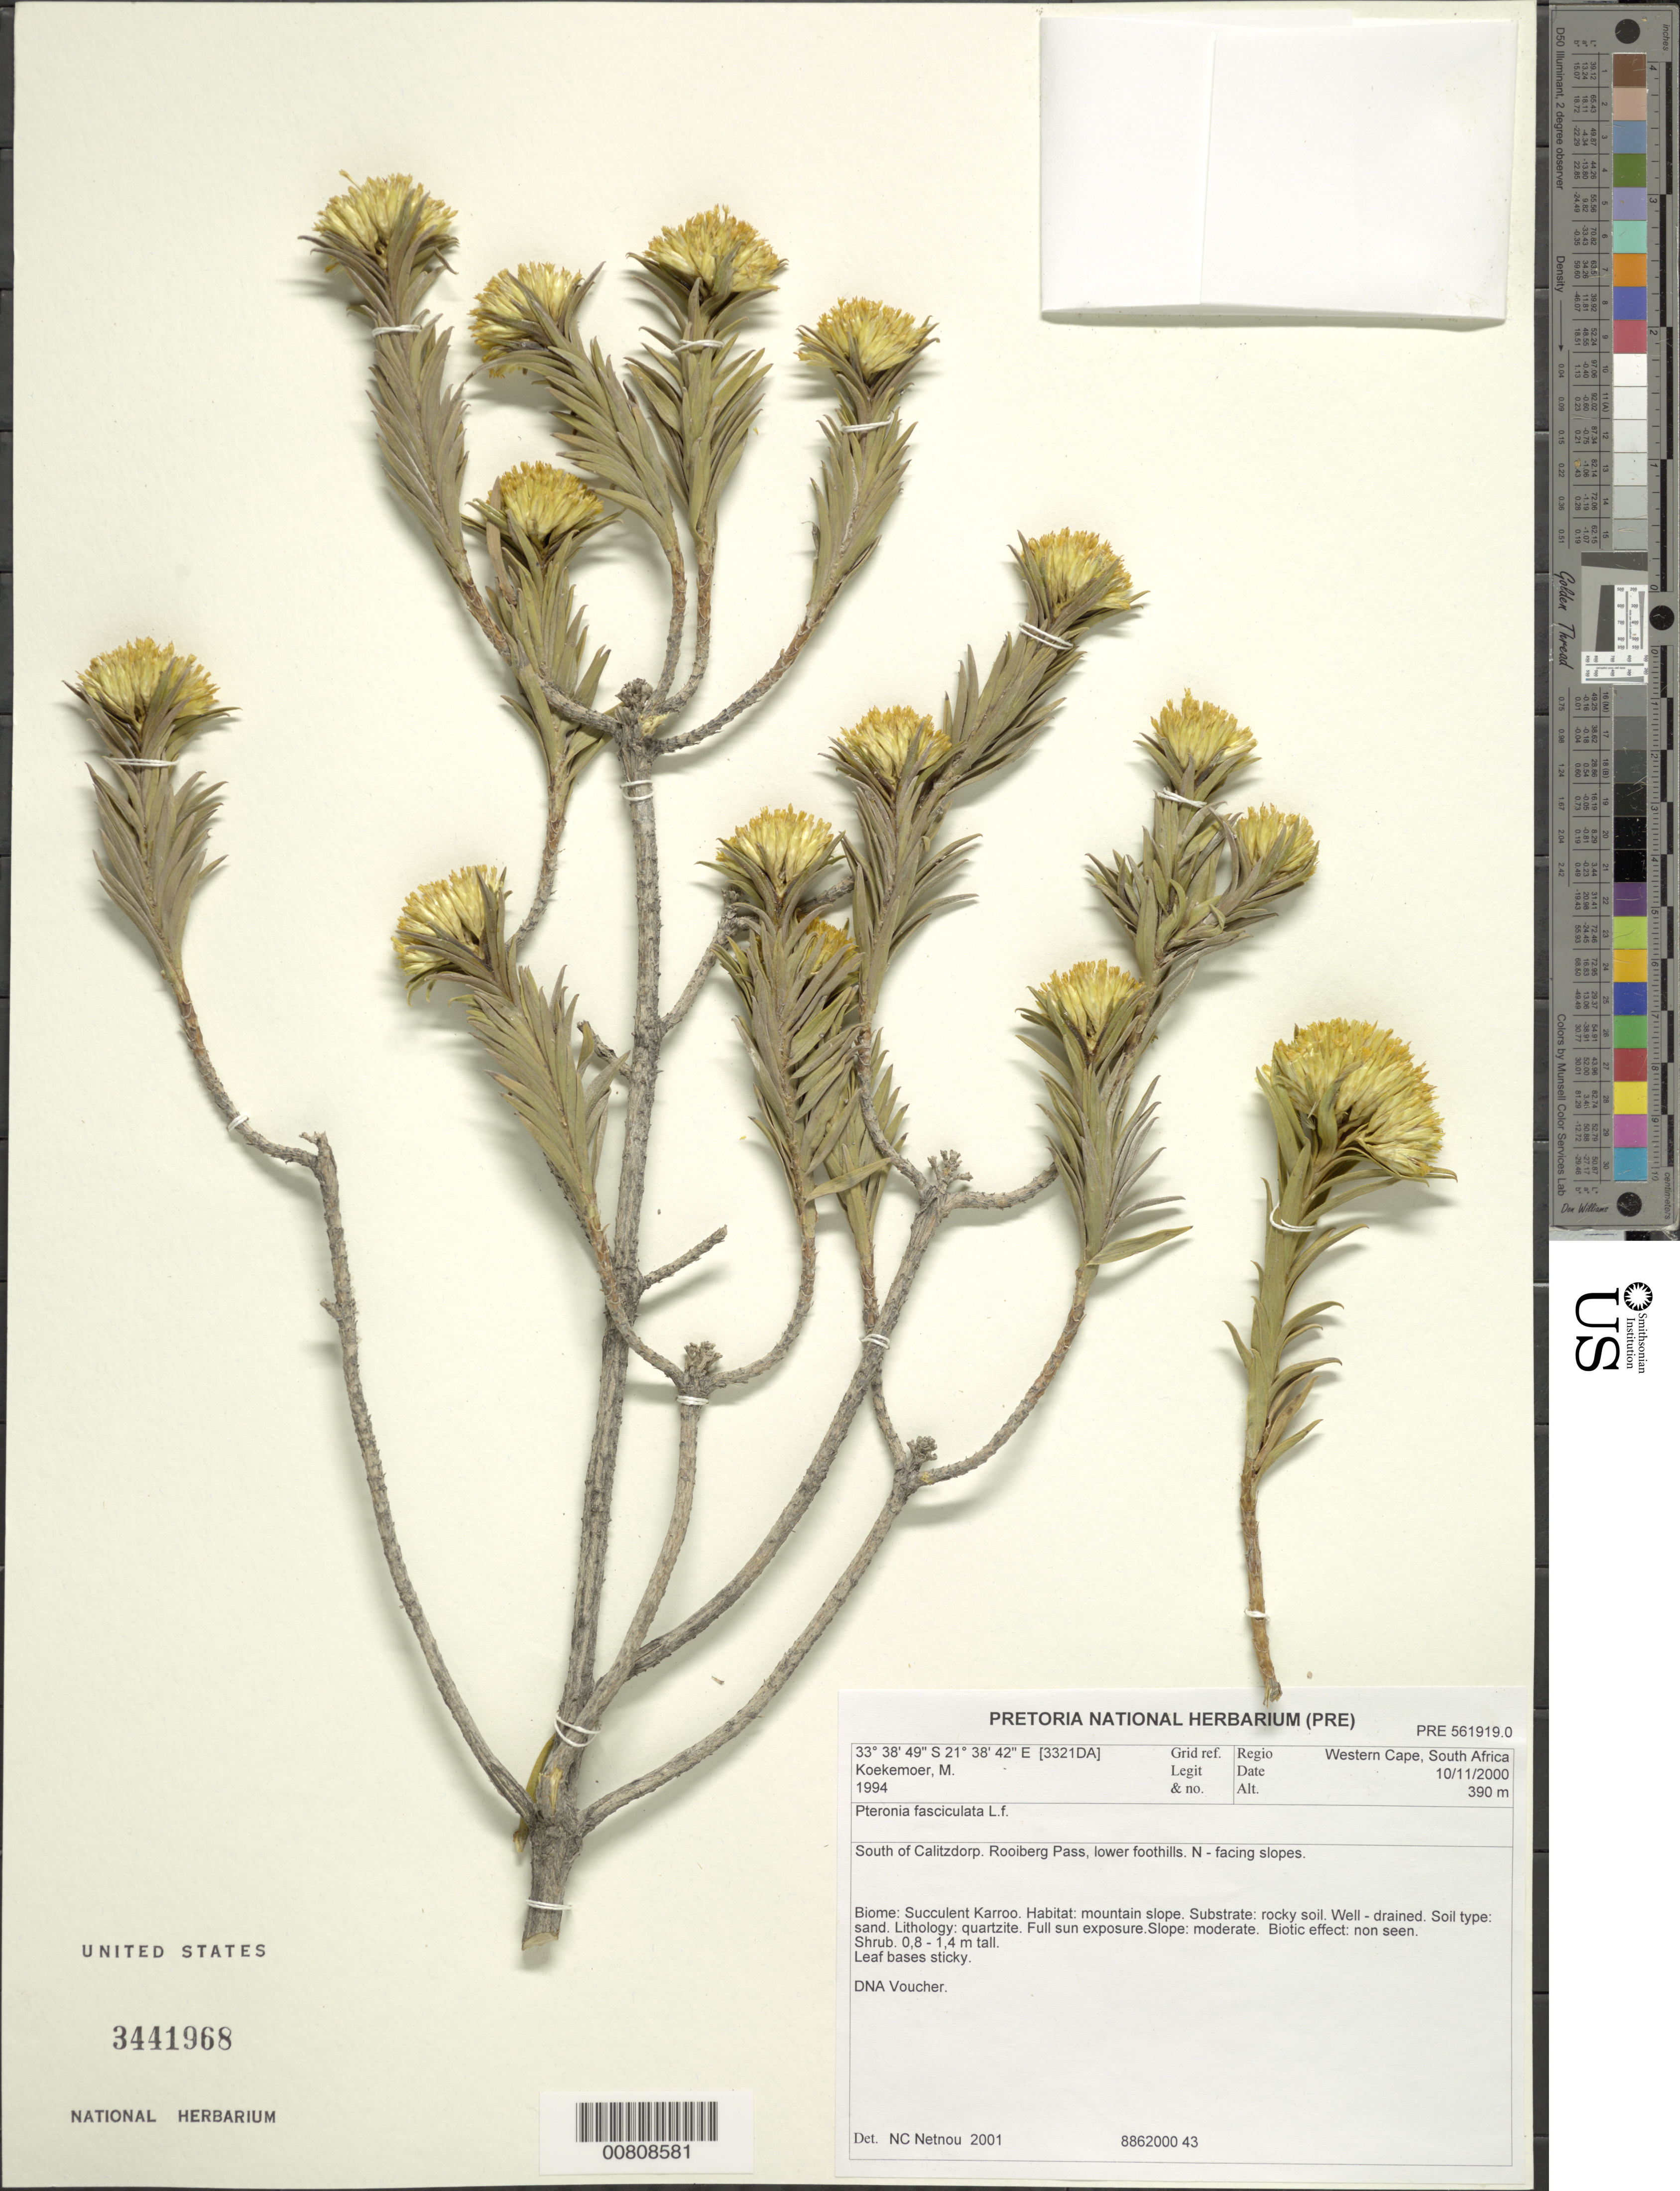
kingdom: Plantae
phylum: Tracheophyta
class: Magnoliopsida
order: Asterales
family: Asteraceae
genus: Pteronia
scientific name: Pteronia fasciculata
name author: L. f.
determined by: Netnou, N. C.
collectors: M. Koekemoer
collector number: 1994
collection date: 2000-10-11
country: South Africa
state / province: Western Cape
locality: S of Calitzdorp, Rooiberg Pass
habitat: Lower foothills, N-facing slope; mountain slope, rocky soil, well-drained, sand, quartzite, full sun exposure, moderate slope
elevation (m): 390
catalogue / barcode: US 3441968